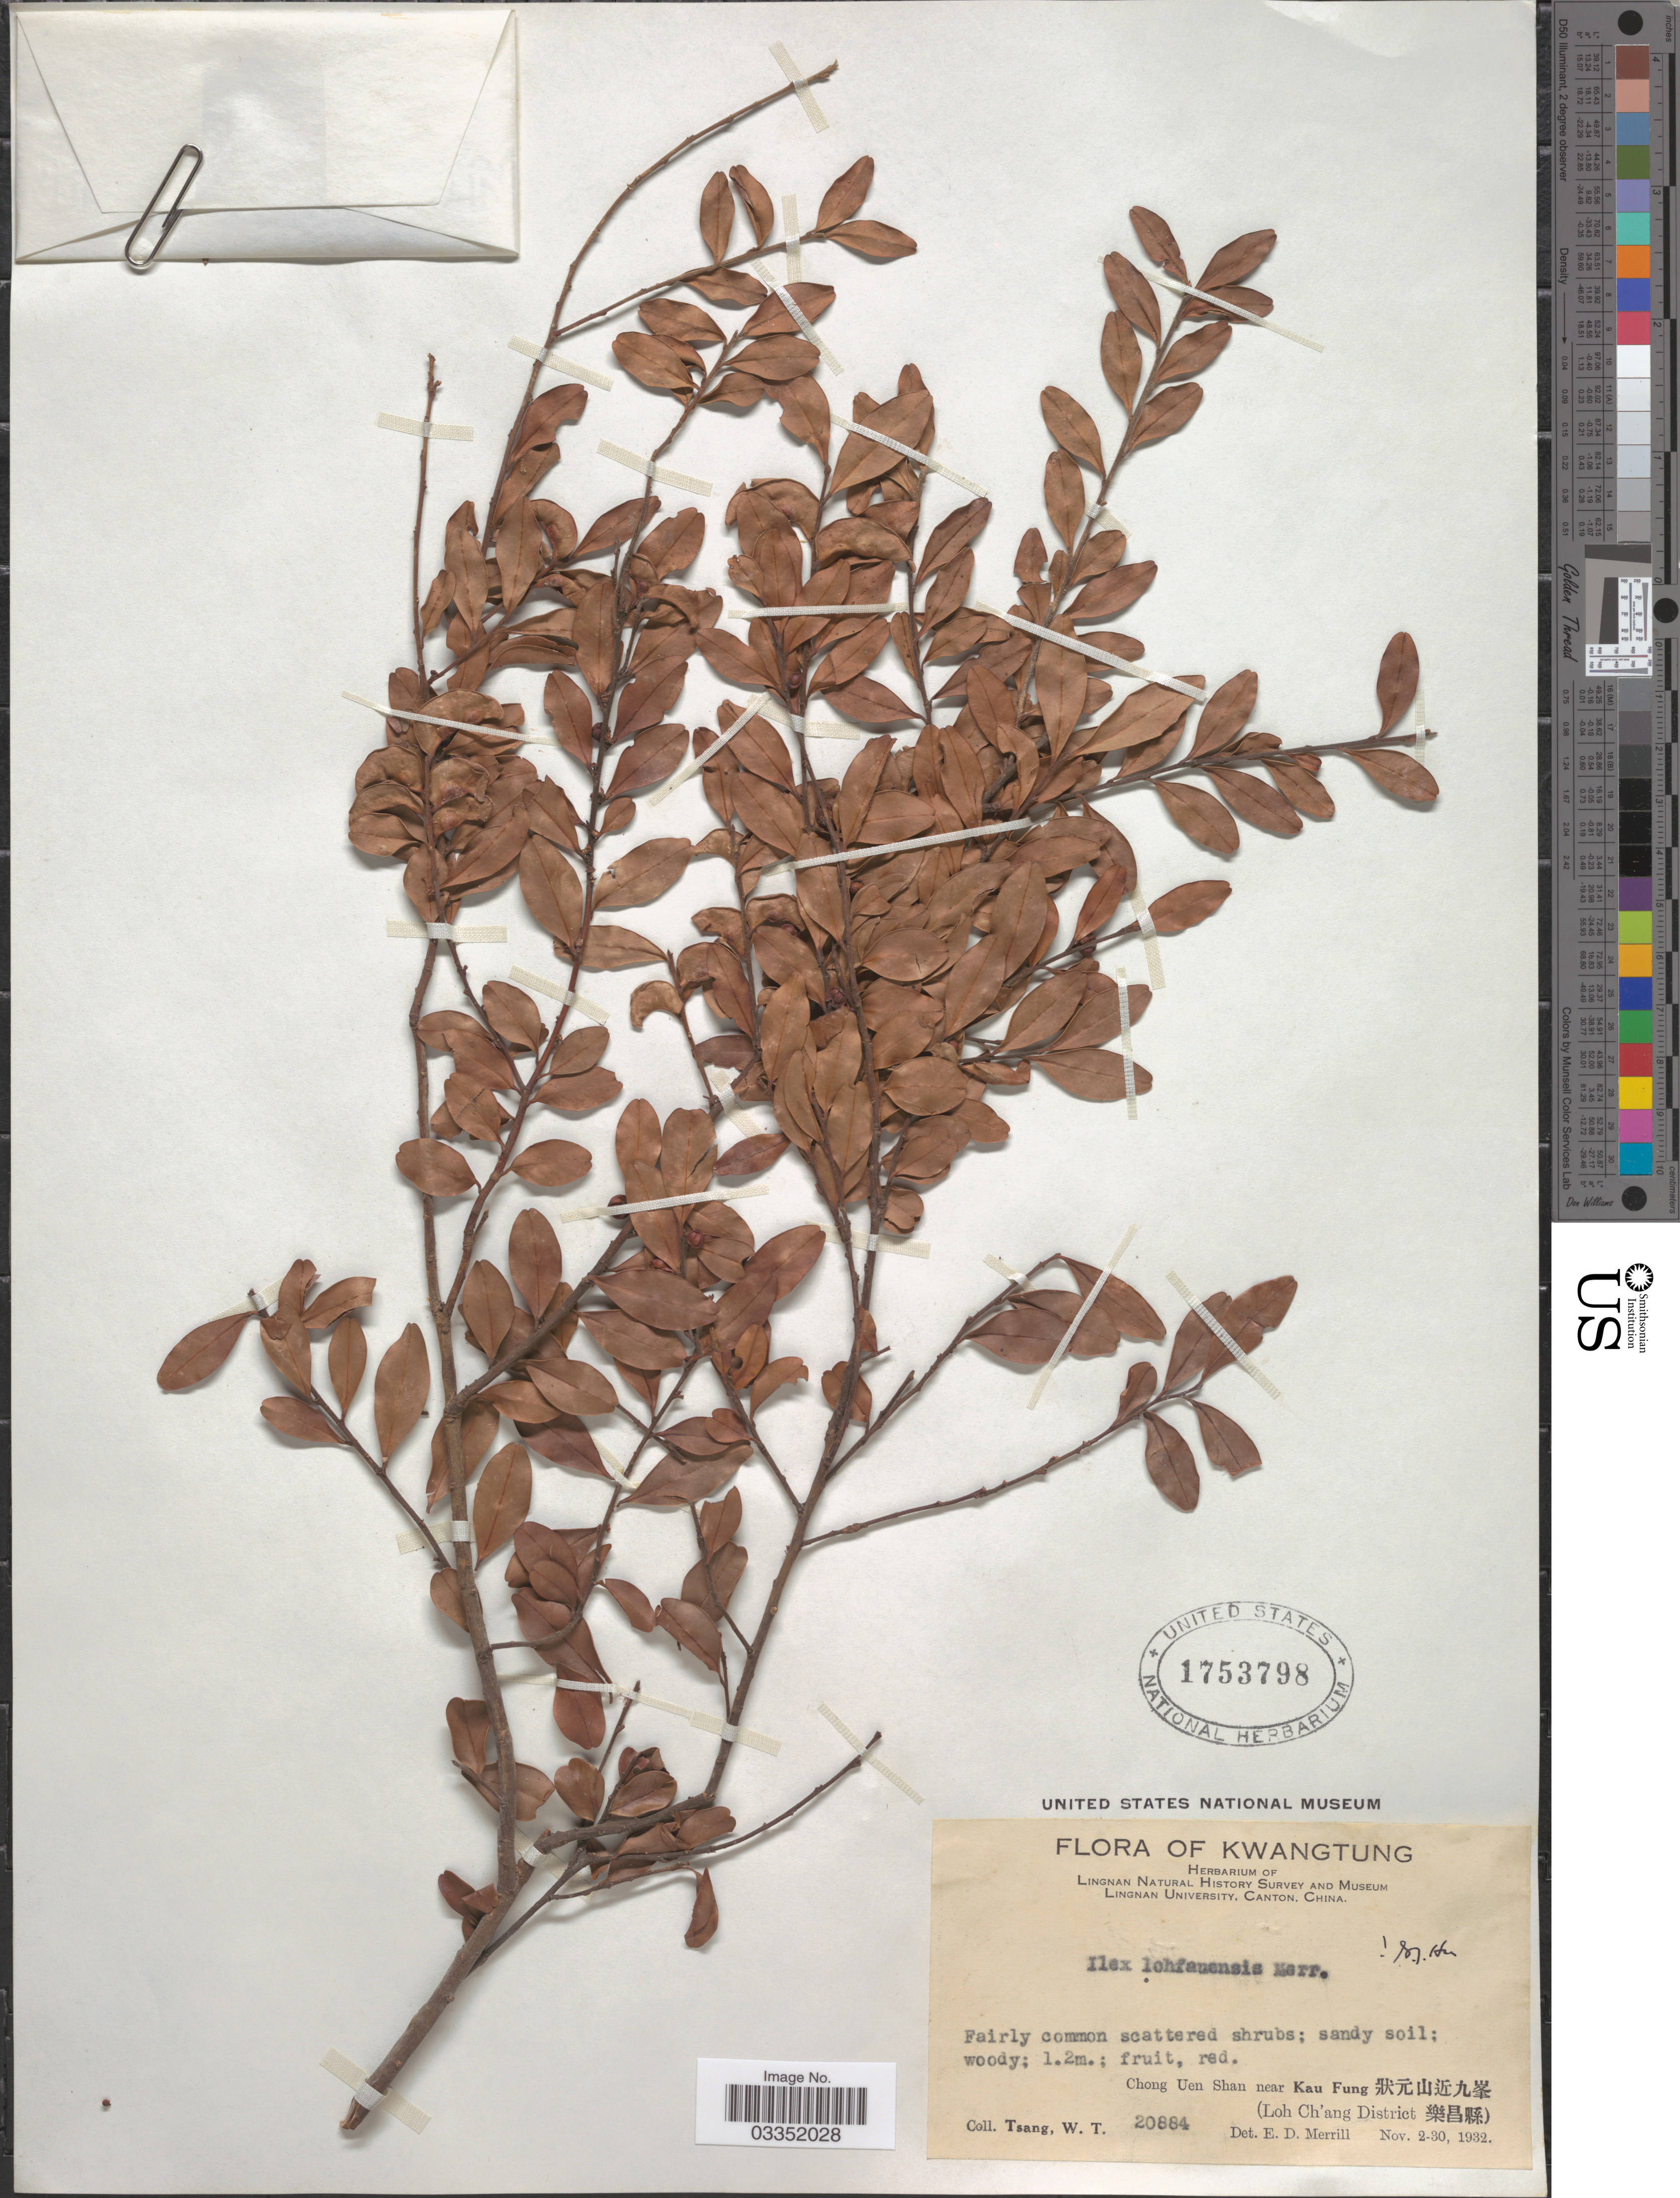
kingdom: Plantae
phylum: Tracheophyta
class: Magnoliopsida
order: Aquifoliales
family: Aquifoliaceae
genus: Ilex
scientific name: Ilex lohfauensis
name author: Merr.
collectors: W. T. Tsang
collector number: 20884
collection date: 1932-11-02/1932-11-30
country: China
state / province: Guangdong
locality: Kwatung.Chong Uen Shan near Kau Fung (Long Ch'ang District).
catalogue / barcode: US 1753798